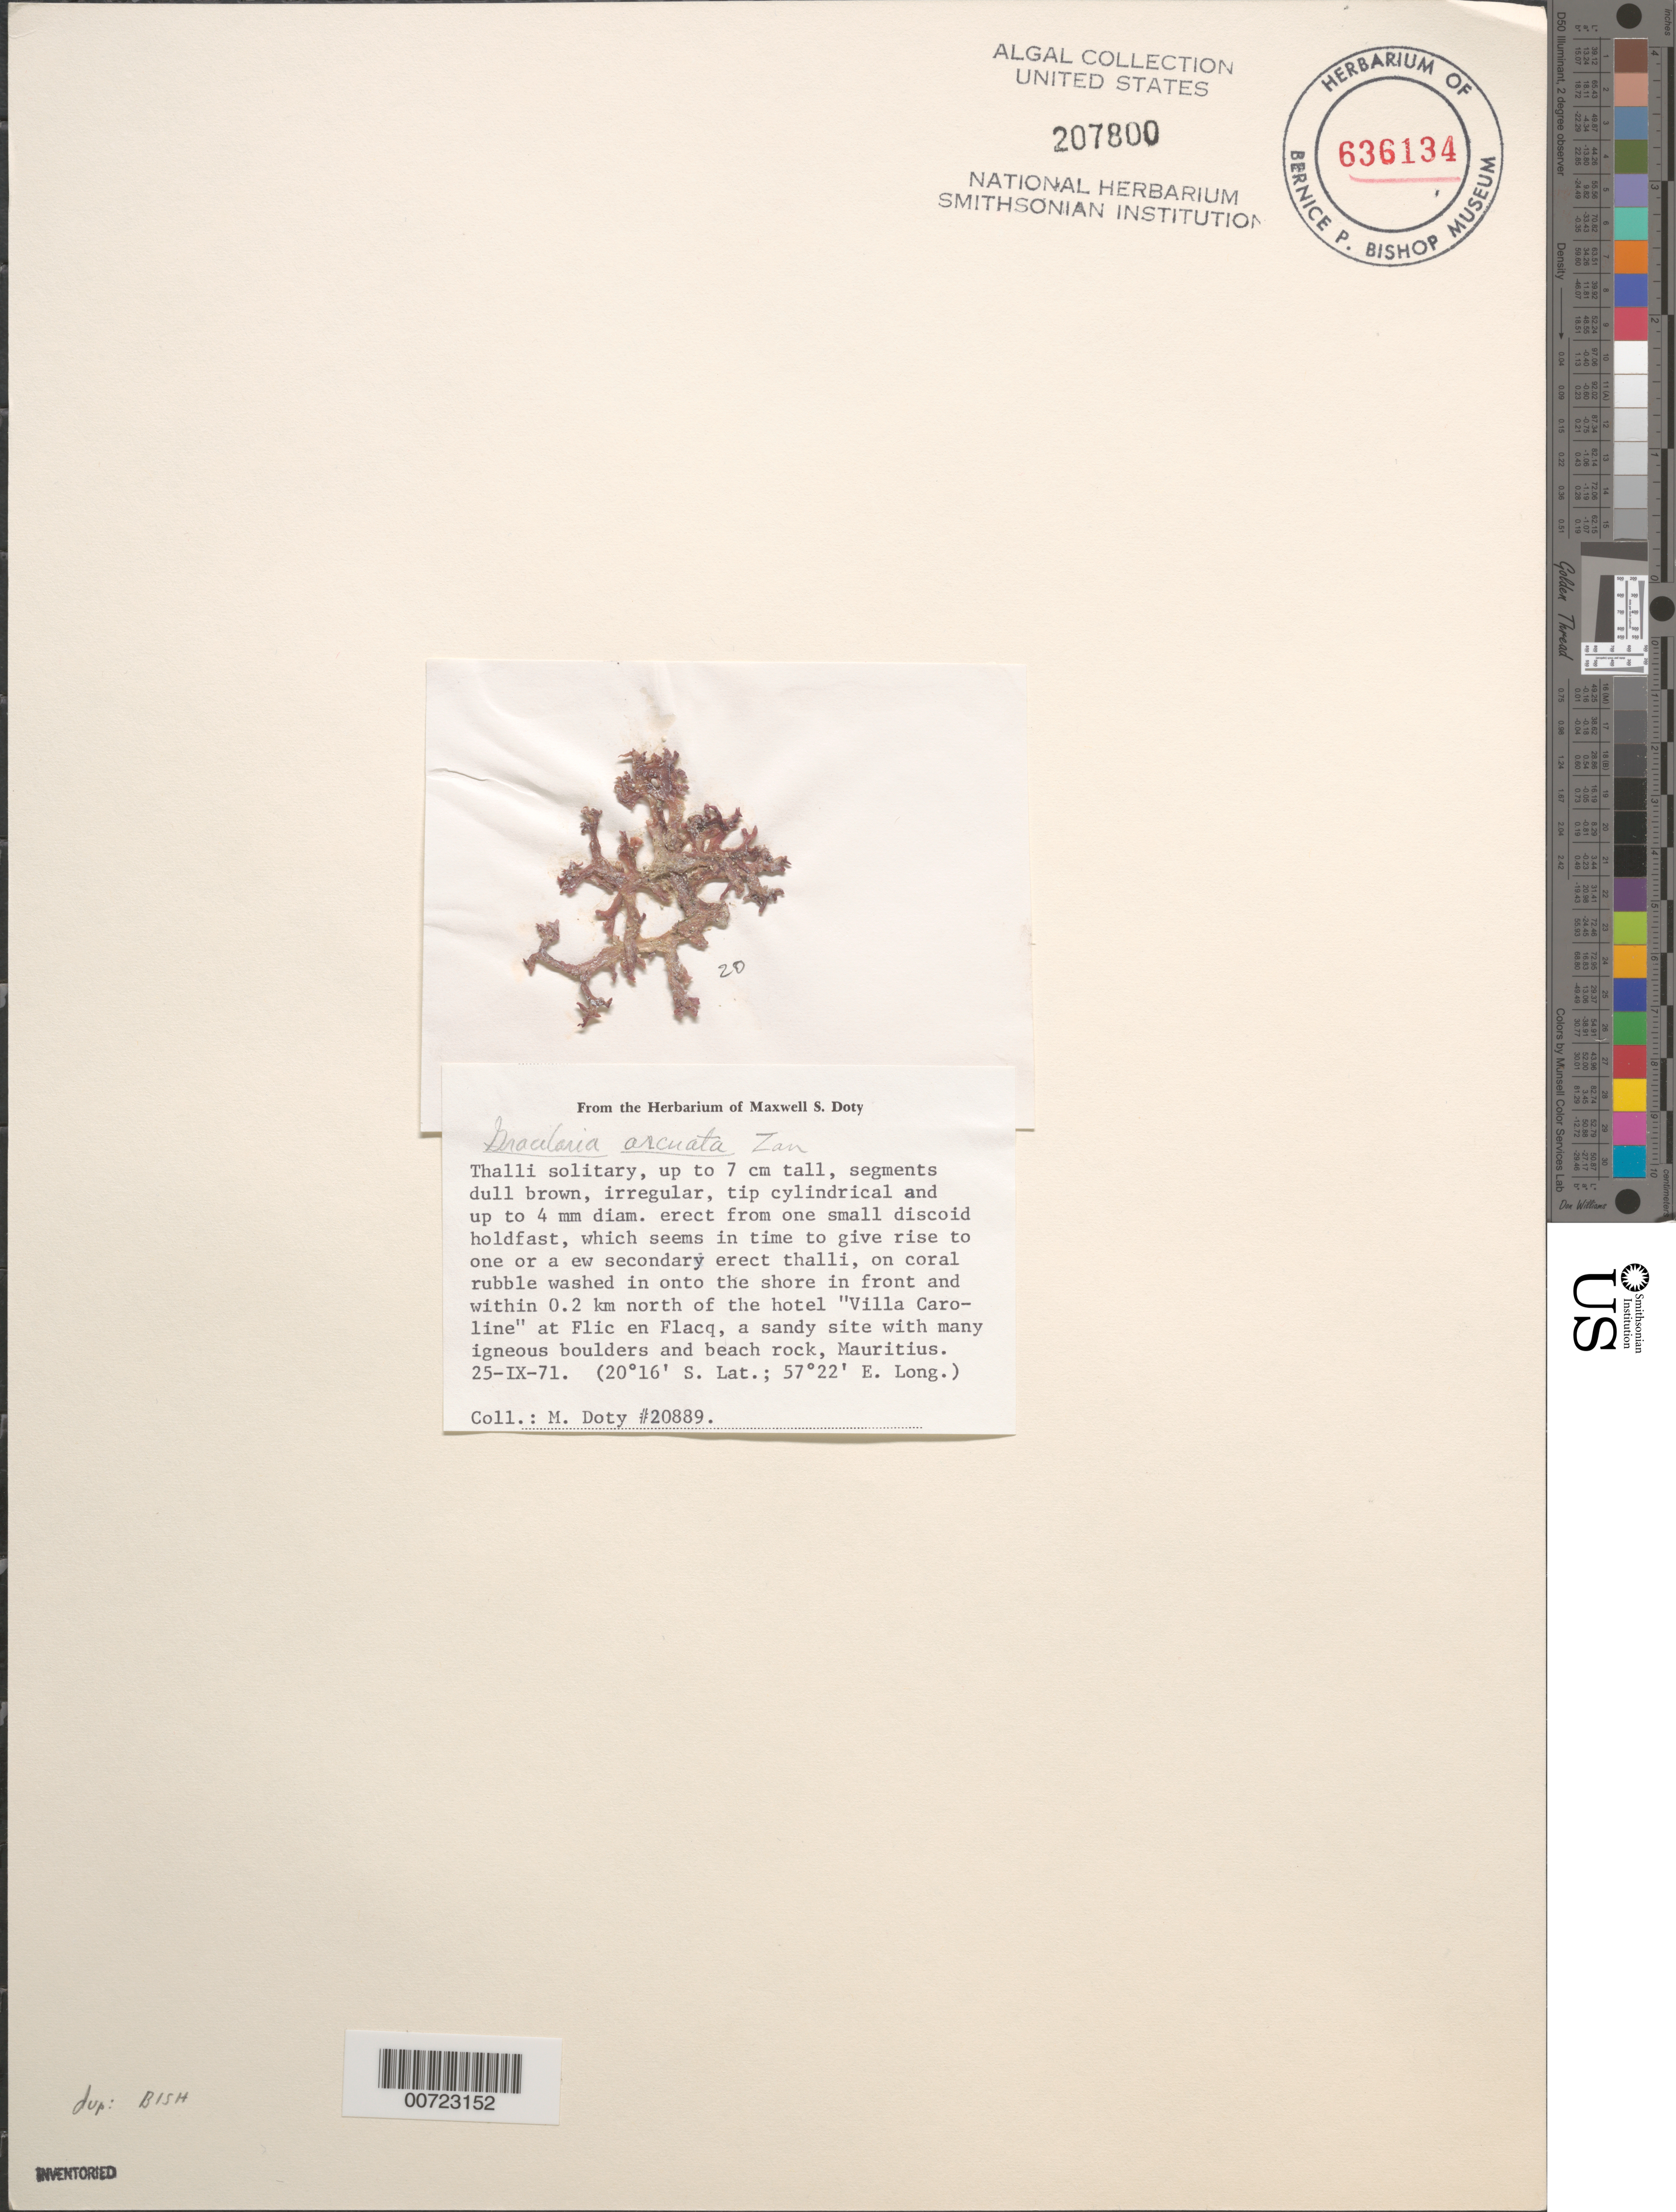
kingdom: Plantae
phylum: Rhodophyta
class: Florideophyceae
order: Gracilariales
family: Gracilariaceae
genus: Gracilaria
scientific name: Gracilaria arcuata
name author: Zanardini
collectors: M. S. Doty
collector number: MSD 20889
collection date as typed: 25 Sep 1971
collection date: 1971-09-25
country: Mauritius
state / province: Black River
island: Mauritius Island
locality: Hotel Villa Caroline shore, Flic-en-Flacq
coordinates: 20 16' S. Lat., 57 22' E. Long.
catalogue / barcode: US 207800